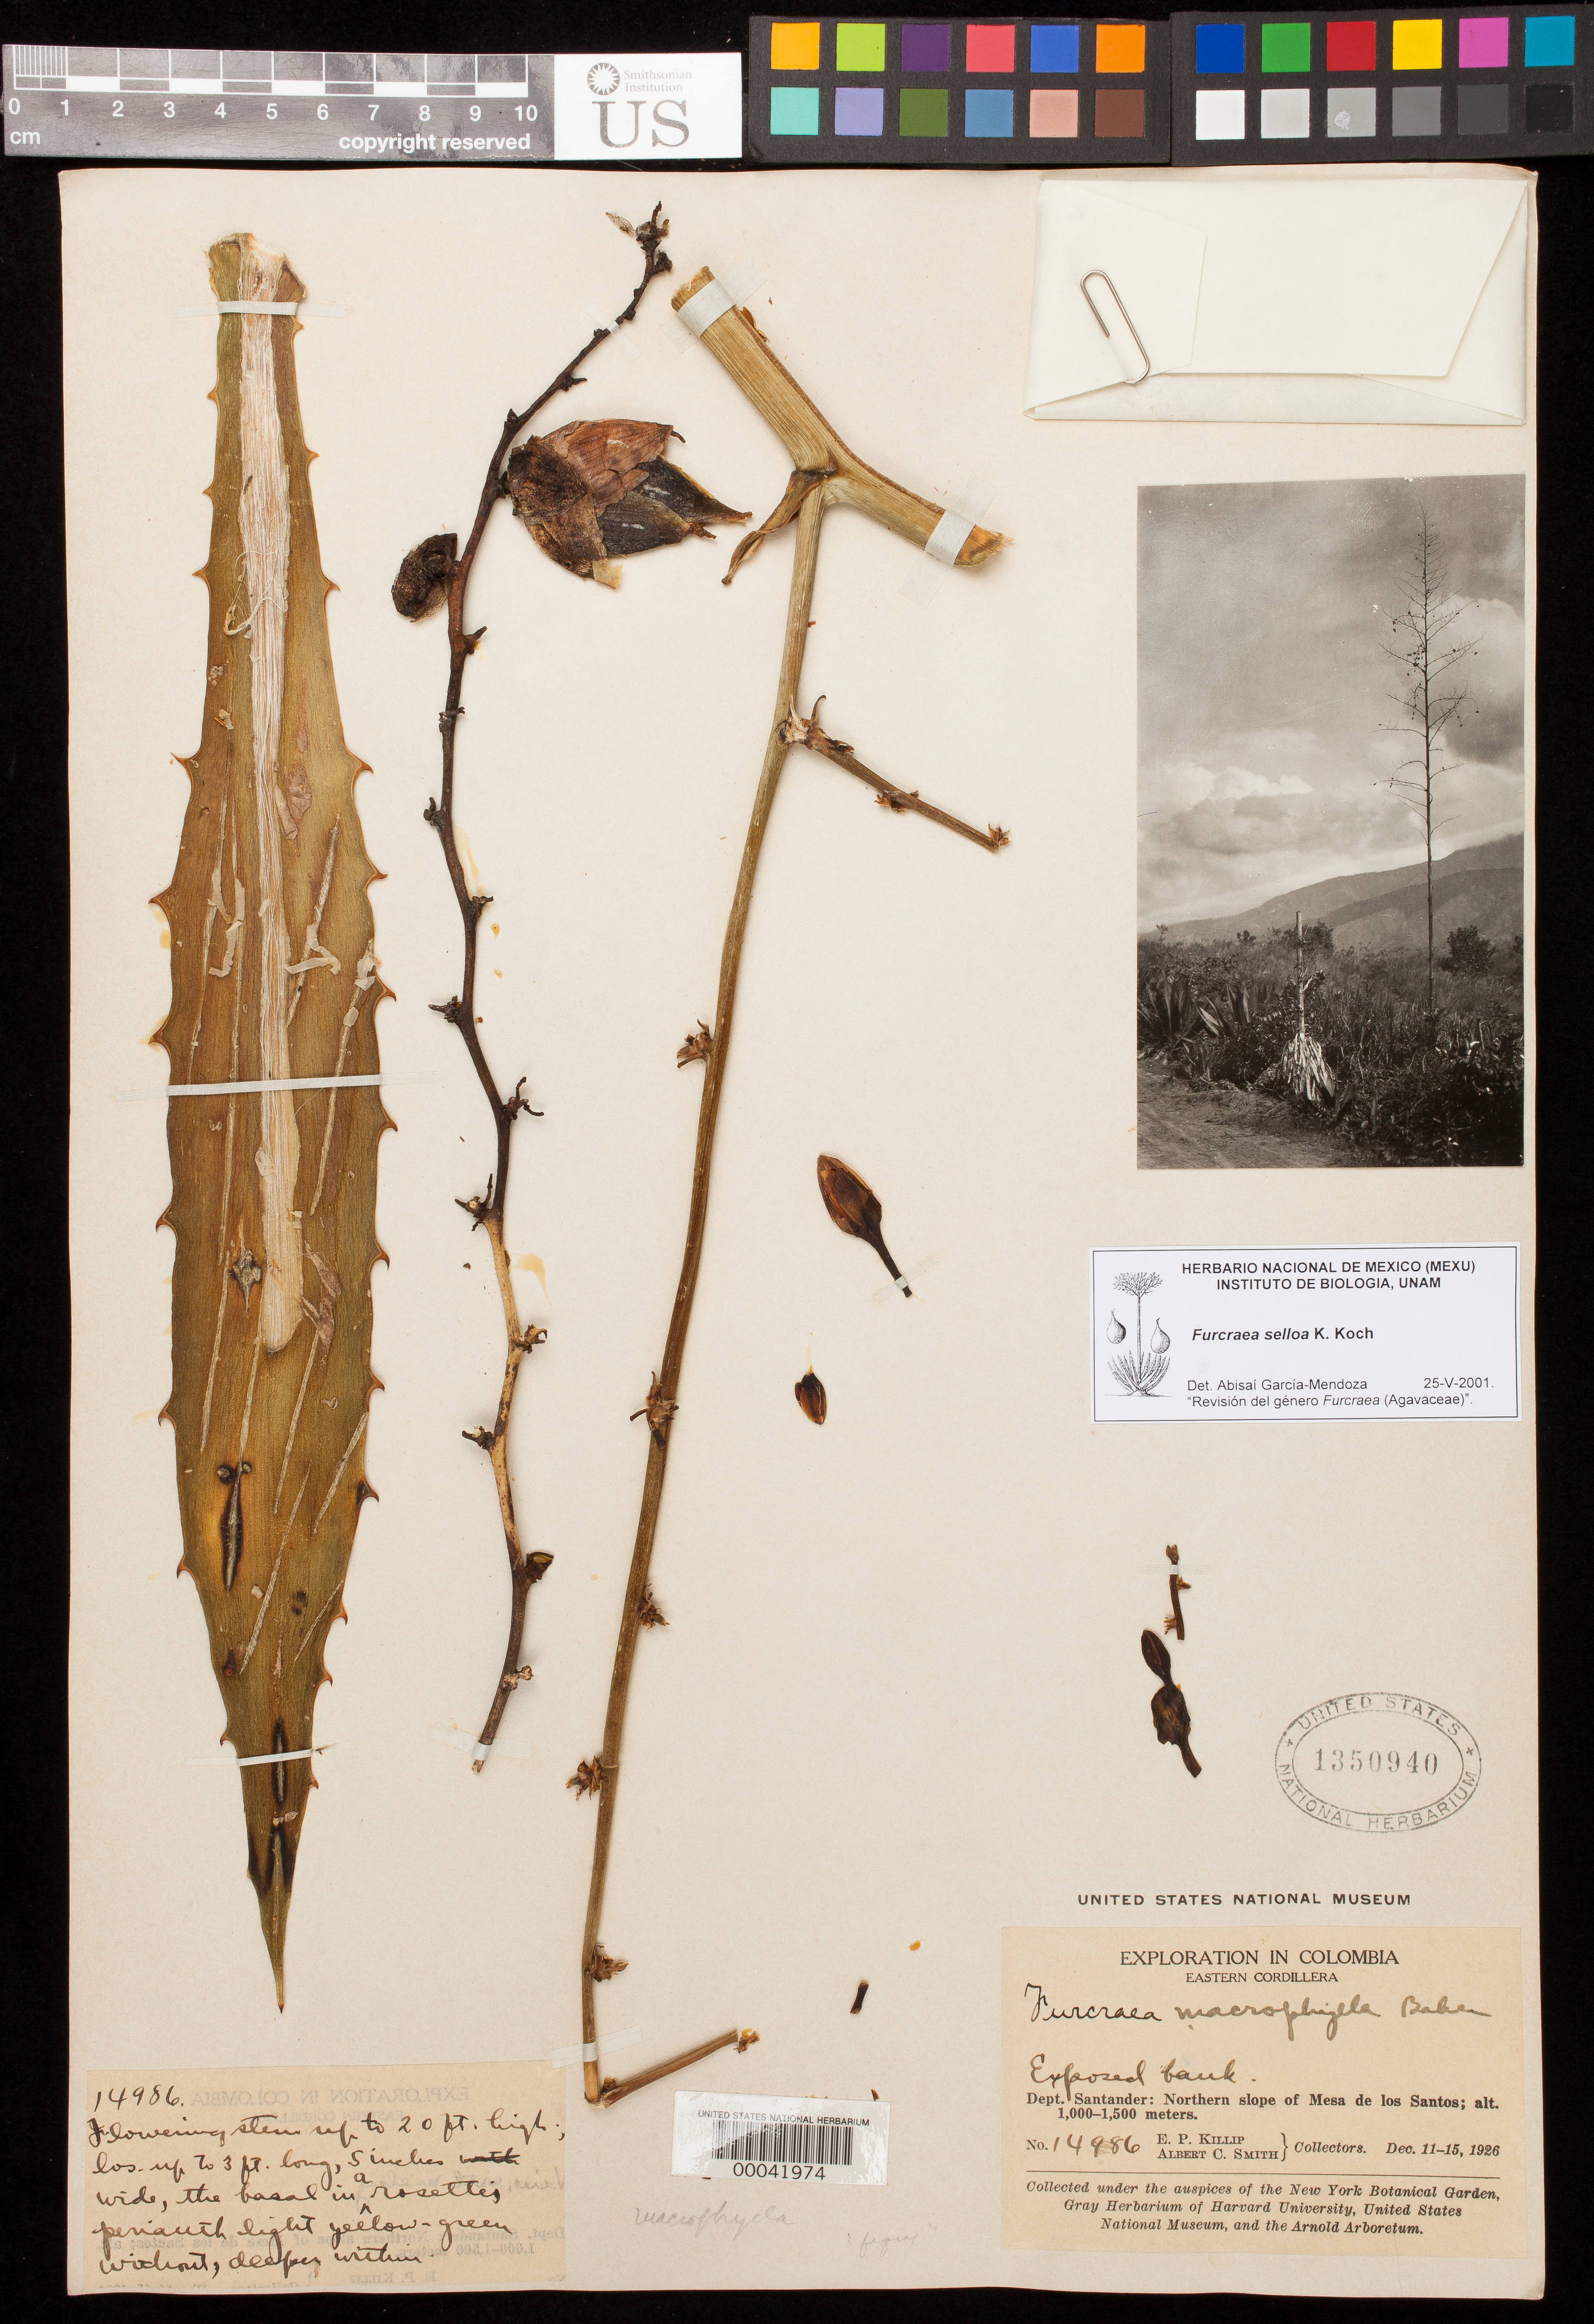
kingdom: Plantae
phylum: Tracheophyta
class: Liliopsida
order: Asparagales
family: Asparagaceae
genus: Furcraea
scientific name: Furcraea selloa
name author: K. Koch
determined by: García-Mendoza, A.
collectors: E. P. Killip & A. C. Smith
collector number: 14986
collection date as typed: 11 Dec 1915 to 15 Dec 1915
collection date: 1915-12-11/1915-12-15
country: Colombia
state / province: Santander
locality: N slope of Mesa de Los Santos, eastern Cordillera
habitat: Exposed bank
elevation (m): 1000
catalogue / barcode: US 1350940